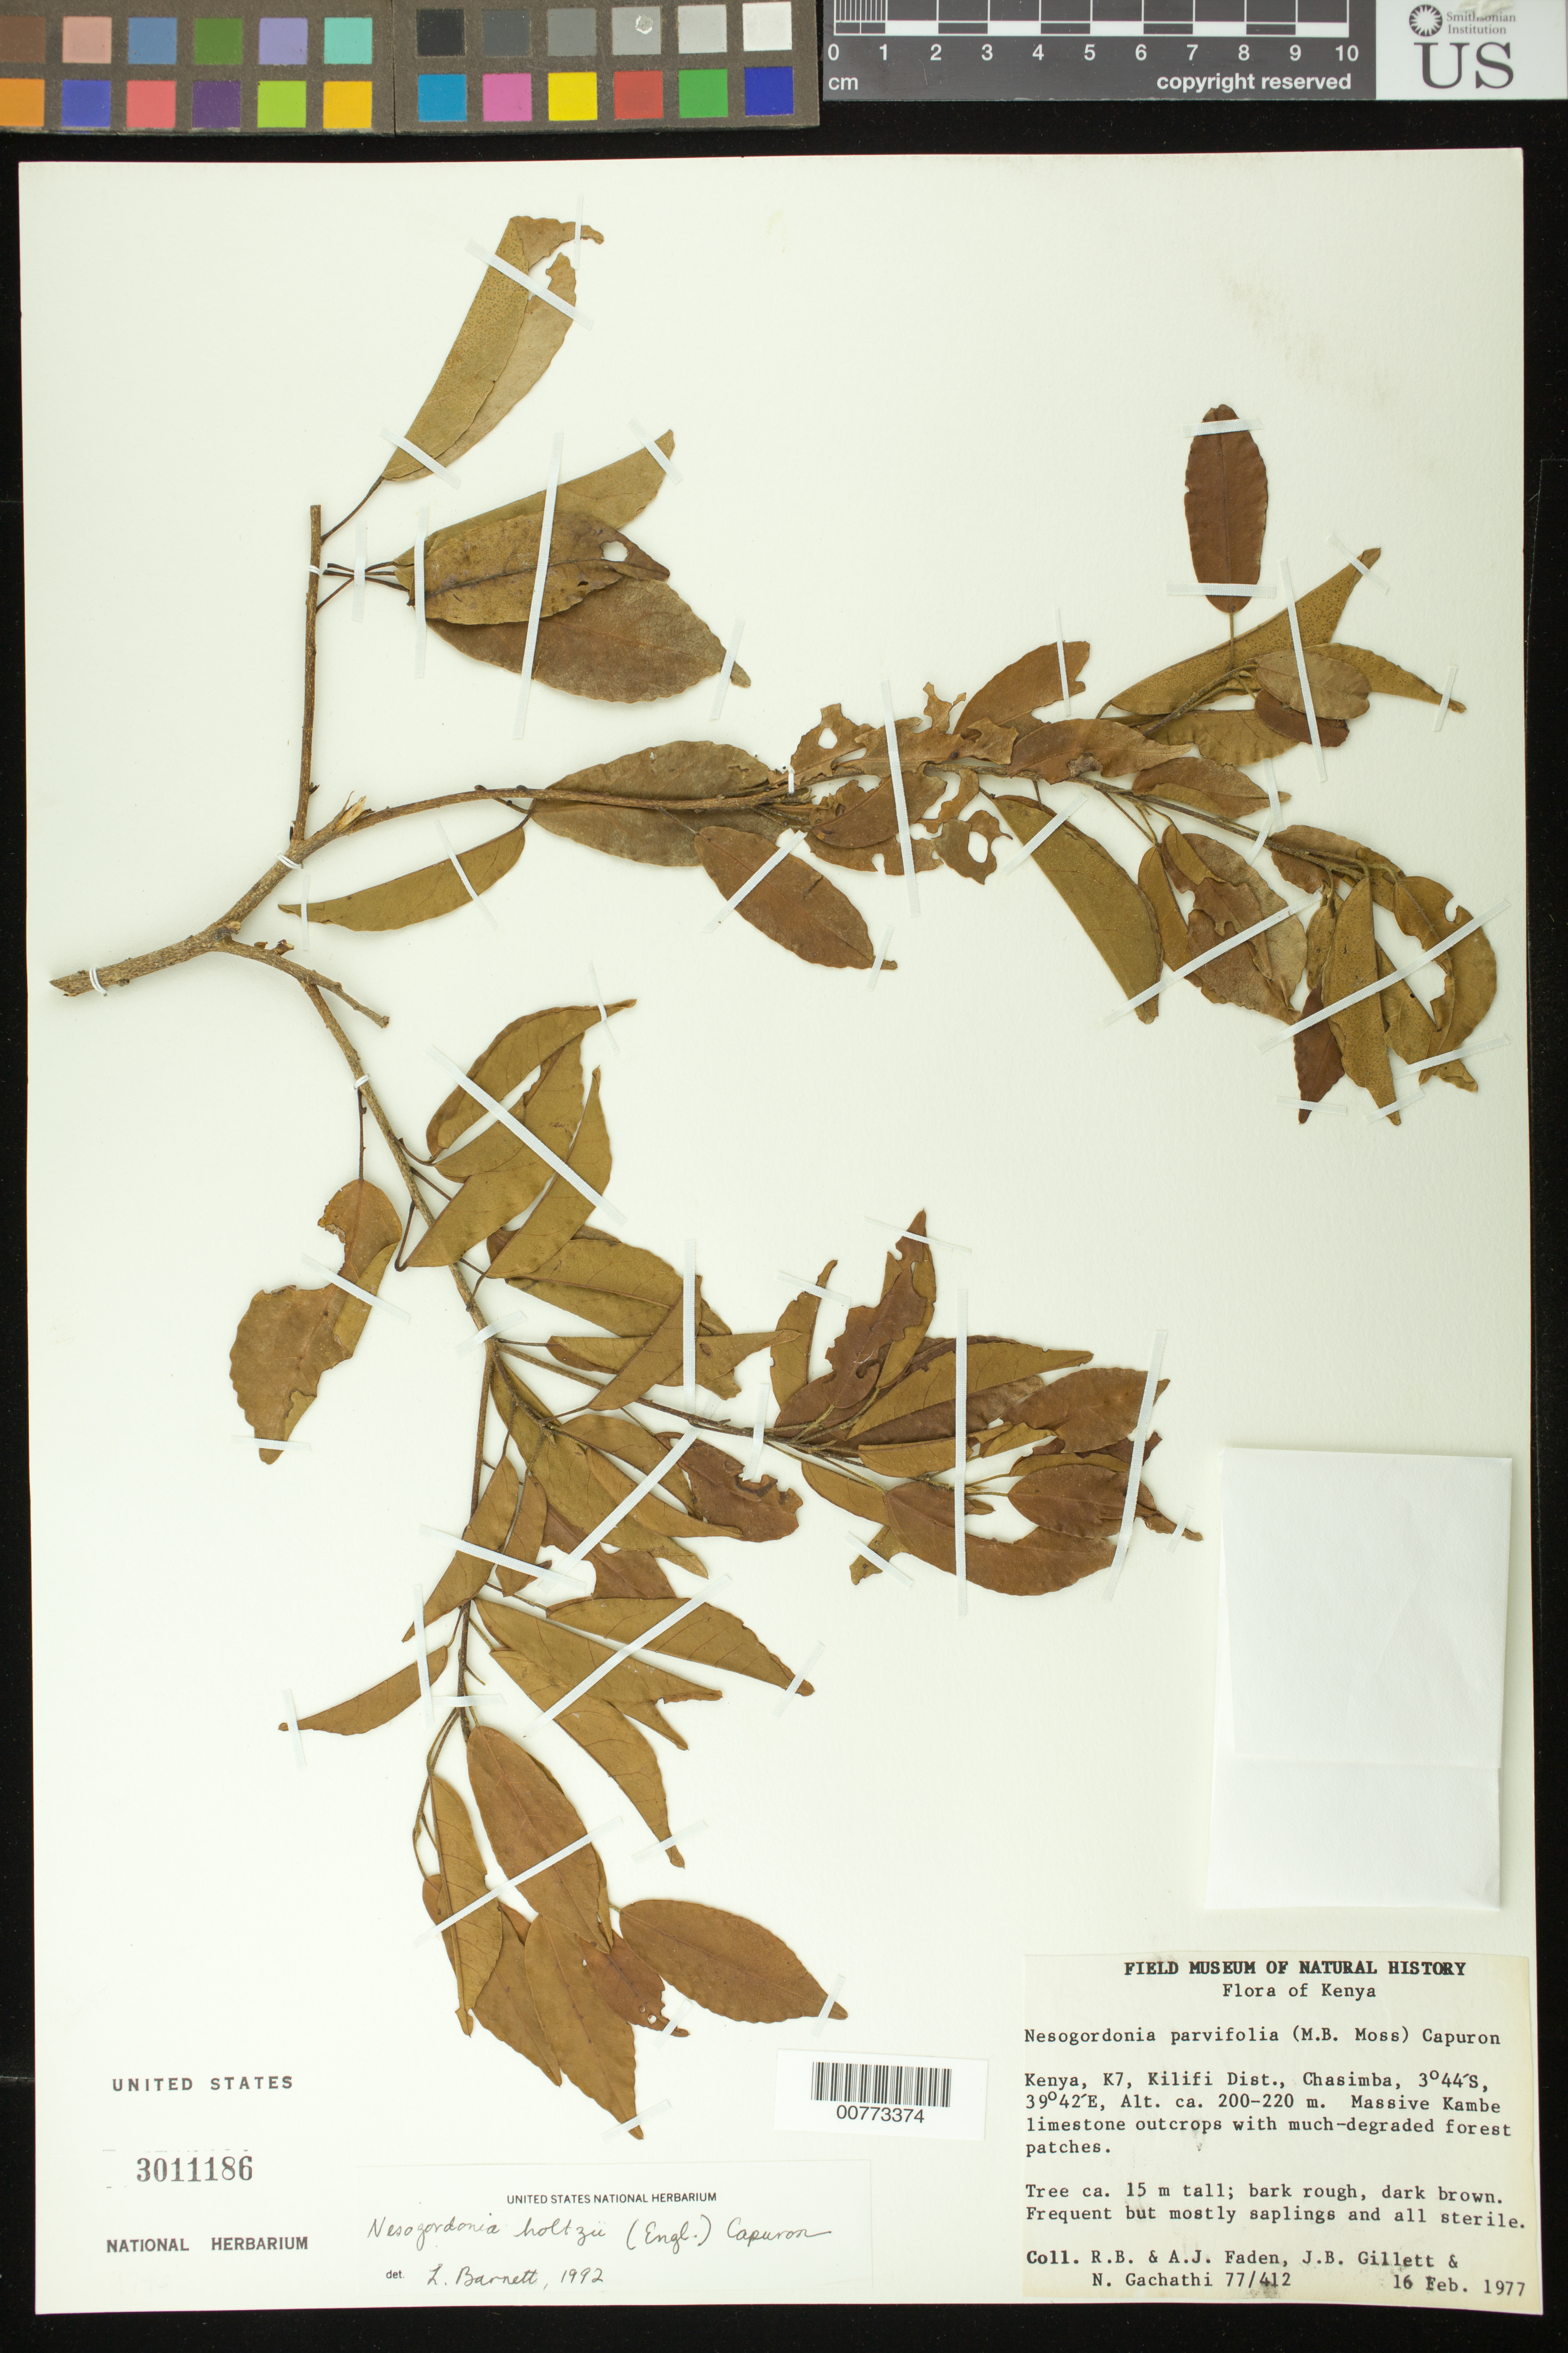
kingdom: Plantae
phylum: Tracheophyta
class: Magnoliopsida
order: Malvales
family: Malvaceae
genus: Nesogordonia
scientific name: Nesogordonia holtzii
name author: (Engl.) Capuron ex L.C. Barnett & Dorr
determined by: Barnett, L. C.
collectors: R. B. Faden, A. J. Faden, J. B. Gillett & N. Gachathi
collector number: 77/412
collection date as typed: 16 Feb 1977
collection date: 1977-02-16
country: Kenya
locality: K7, Kilifi District, Chasimba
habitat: Massive Kambe limestone outcrops with much-degraded forest patches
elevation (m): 200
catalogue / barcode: US 3011186